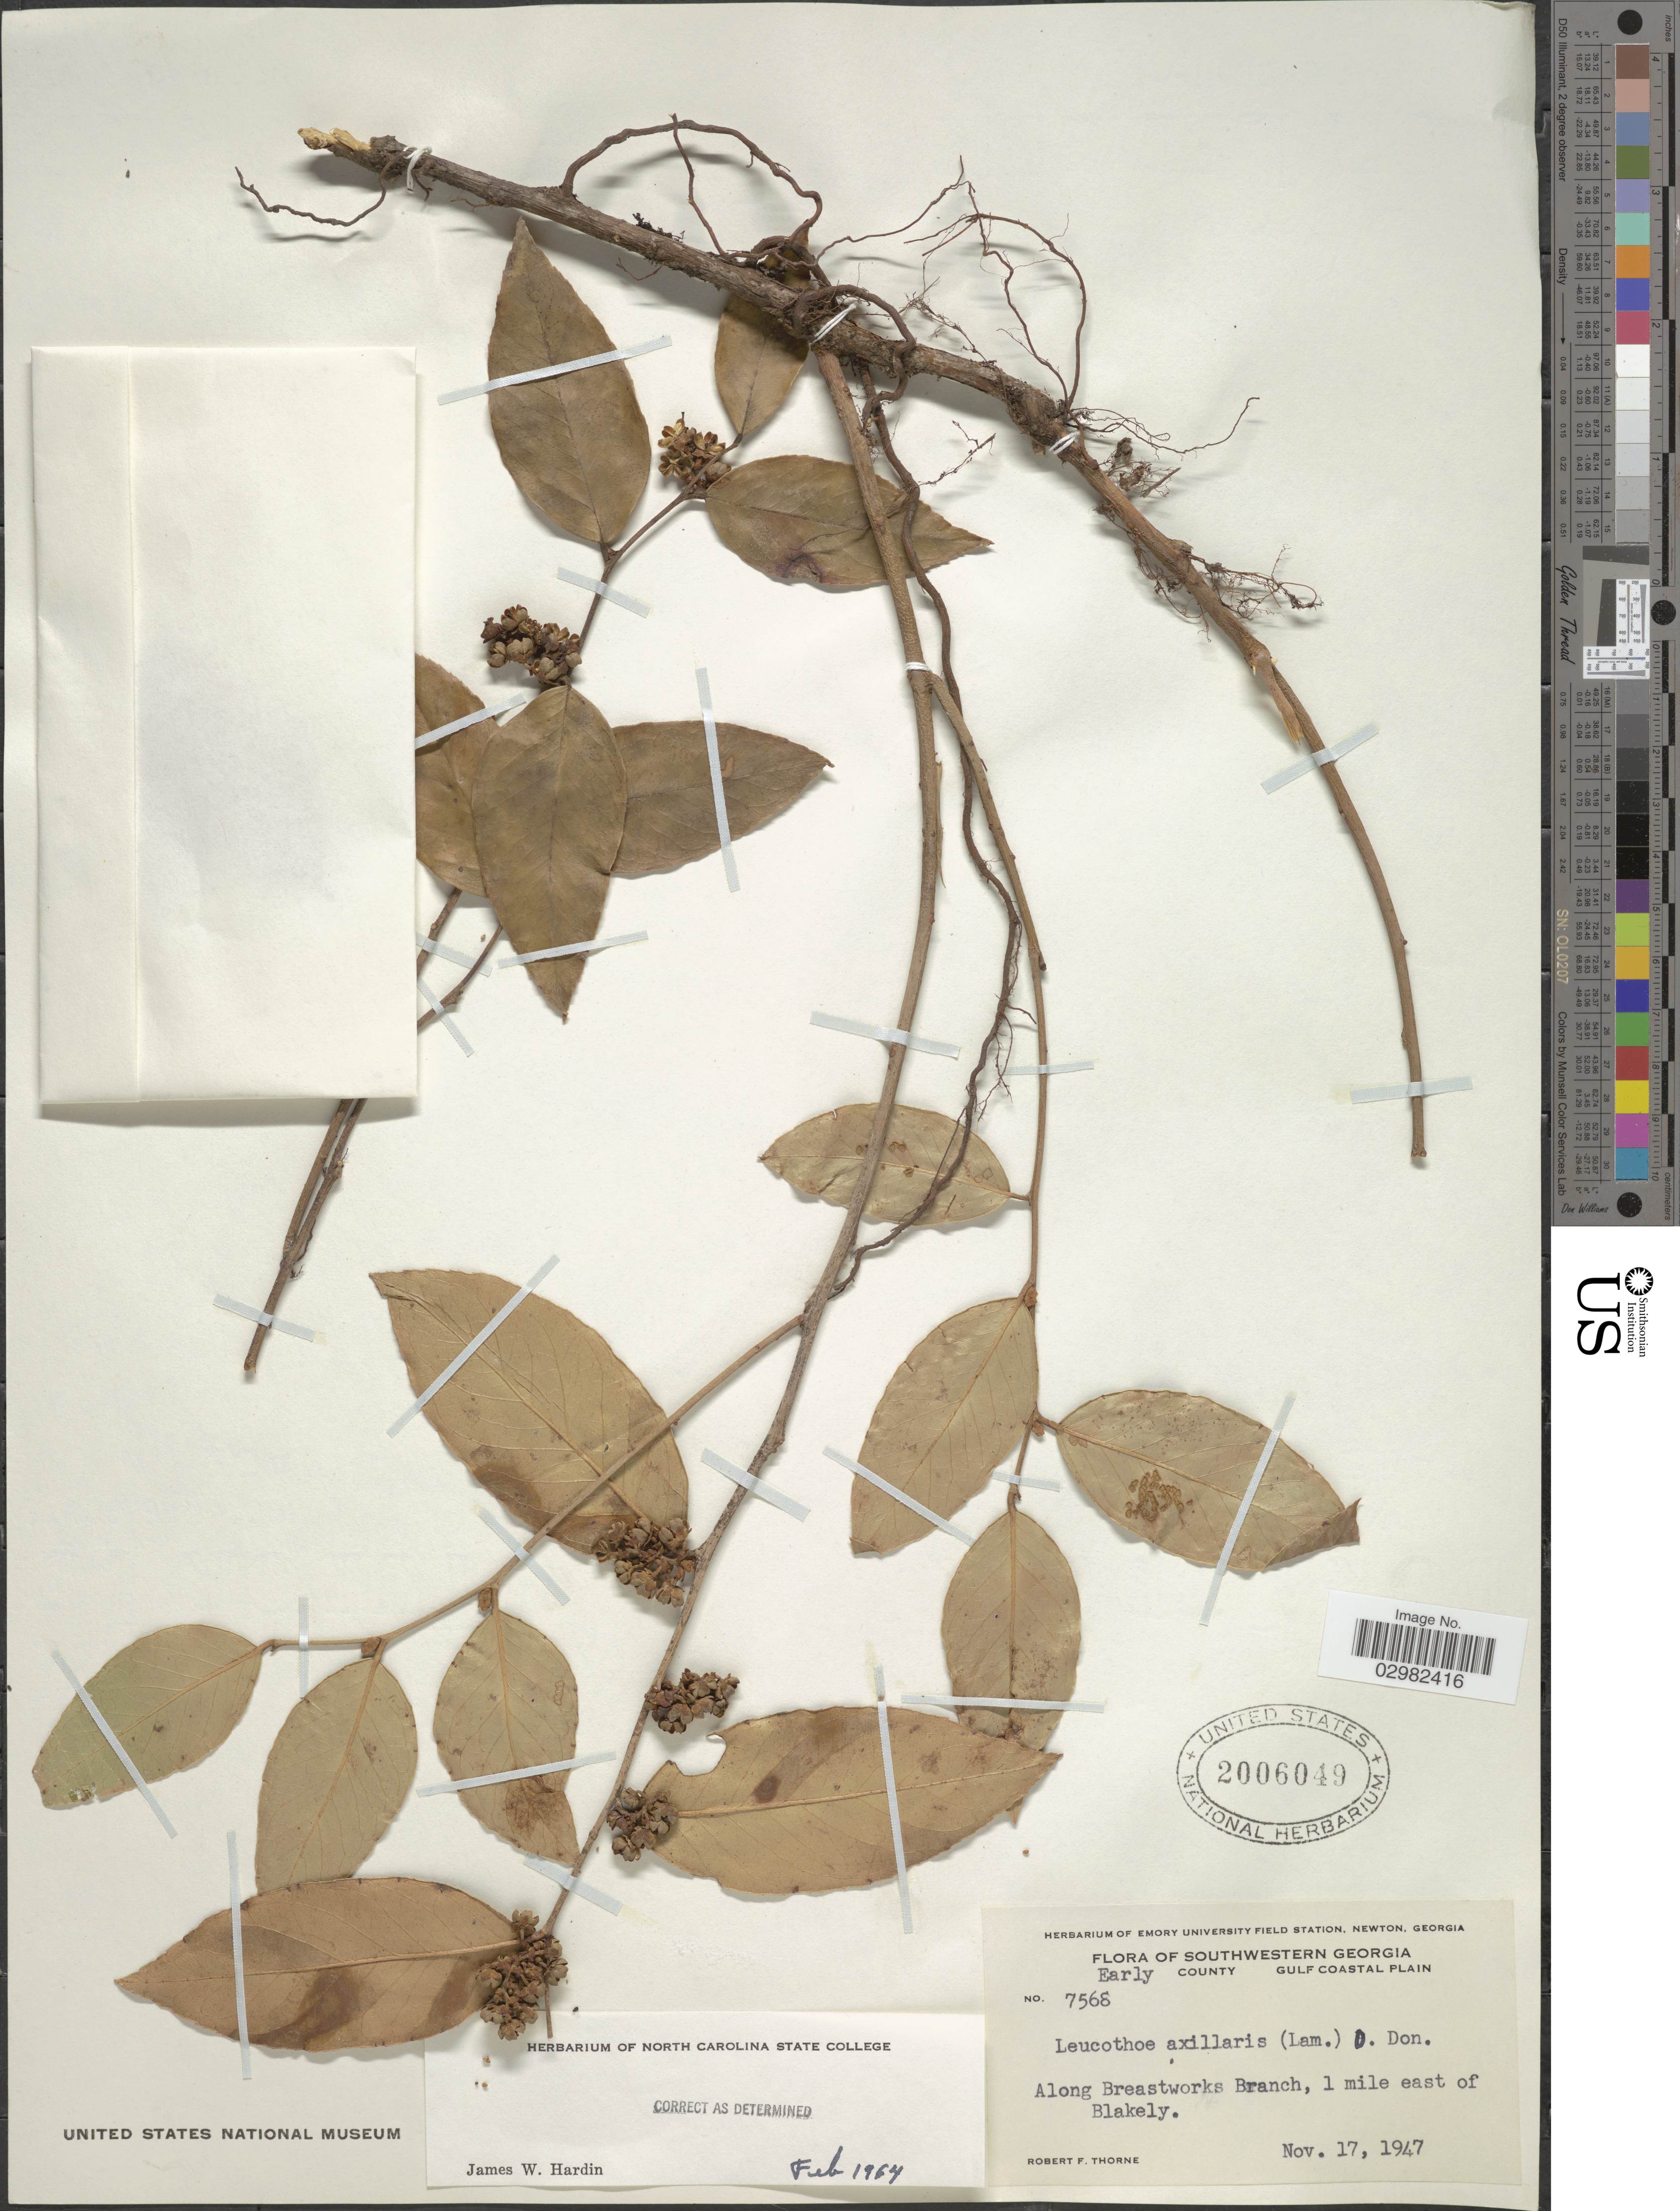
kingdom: Plantae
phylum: Tracheophyta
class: Magnoliopsida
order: Ericales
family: Ericaceae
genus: Leucothoe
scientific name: Leucothoë axillaris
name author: (Lam.) D. Don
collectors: R. F. Thorne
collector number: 7568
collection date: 1947-11-17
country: United States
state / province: Georgia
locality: Southwestern Georgia, Early County, Gulf Coastal Plain, Along Breastworks Branch, 1 mile east of Blakely.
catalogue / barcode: US 2006049